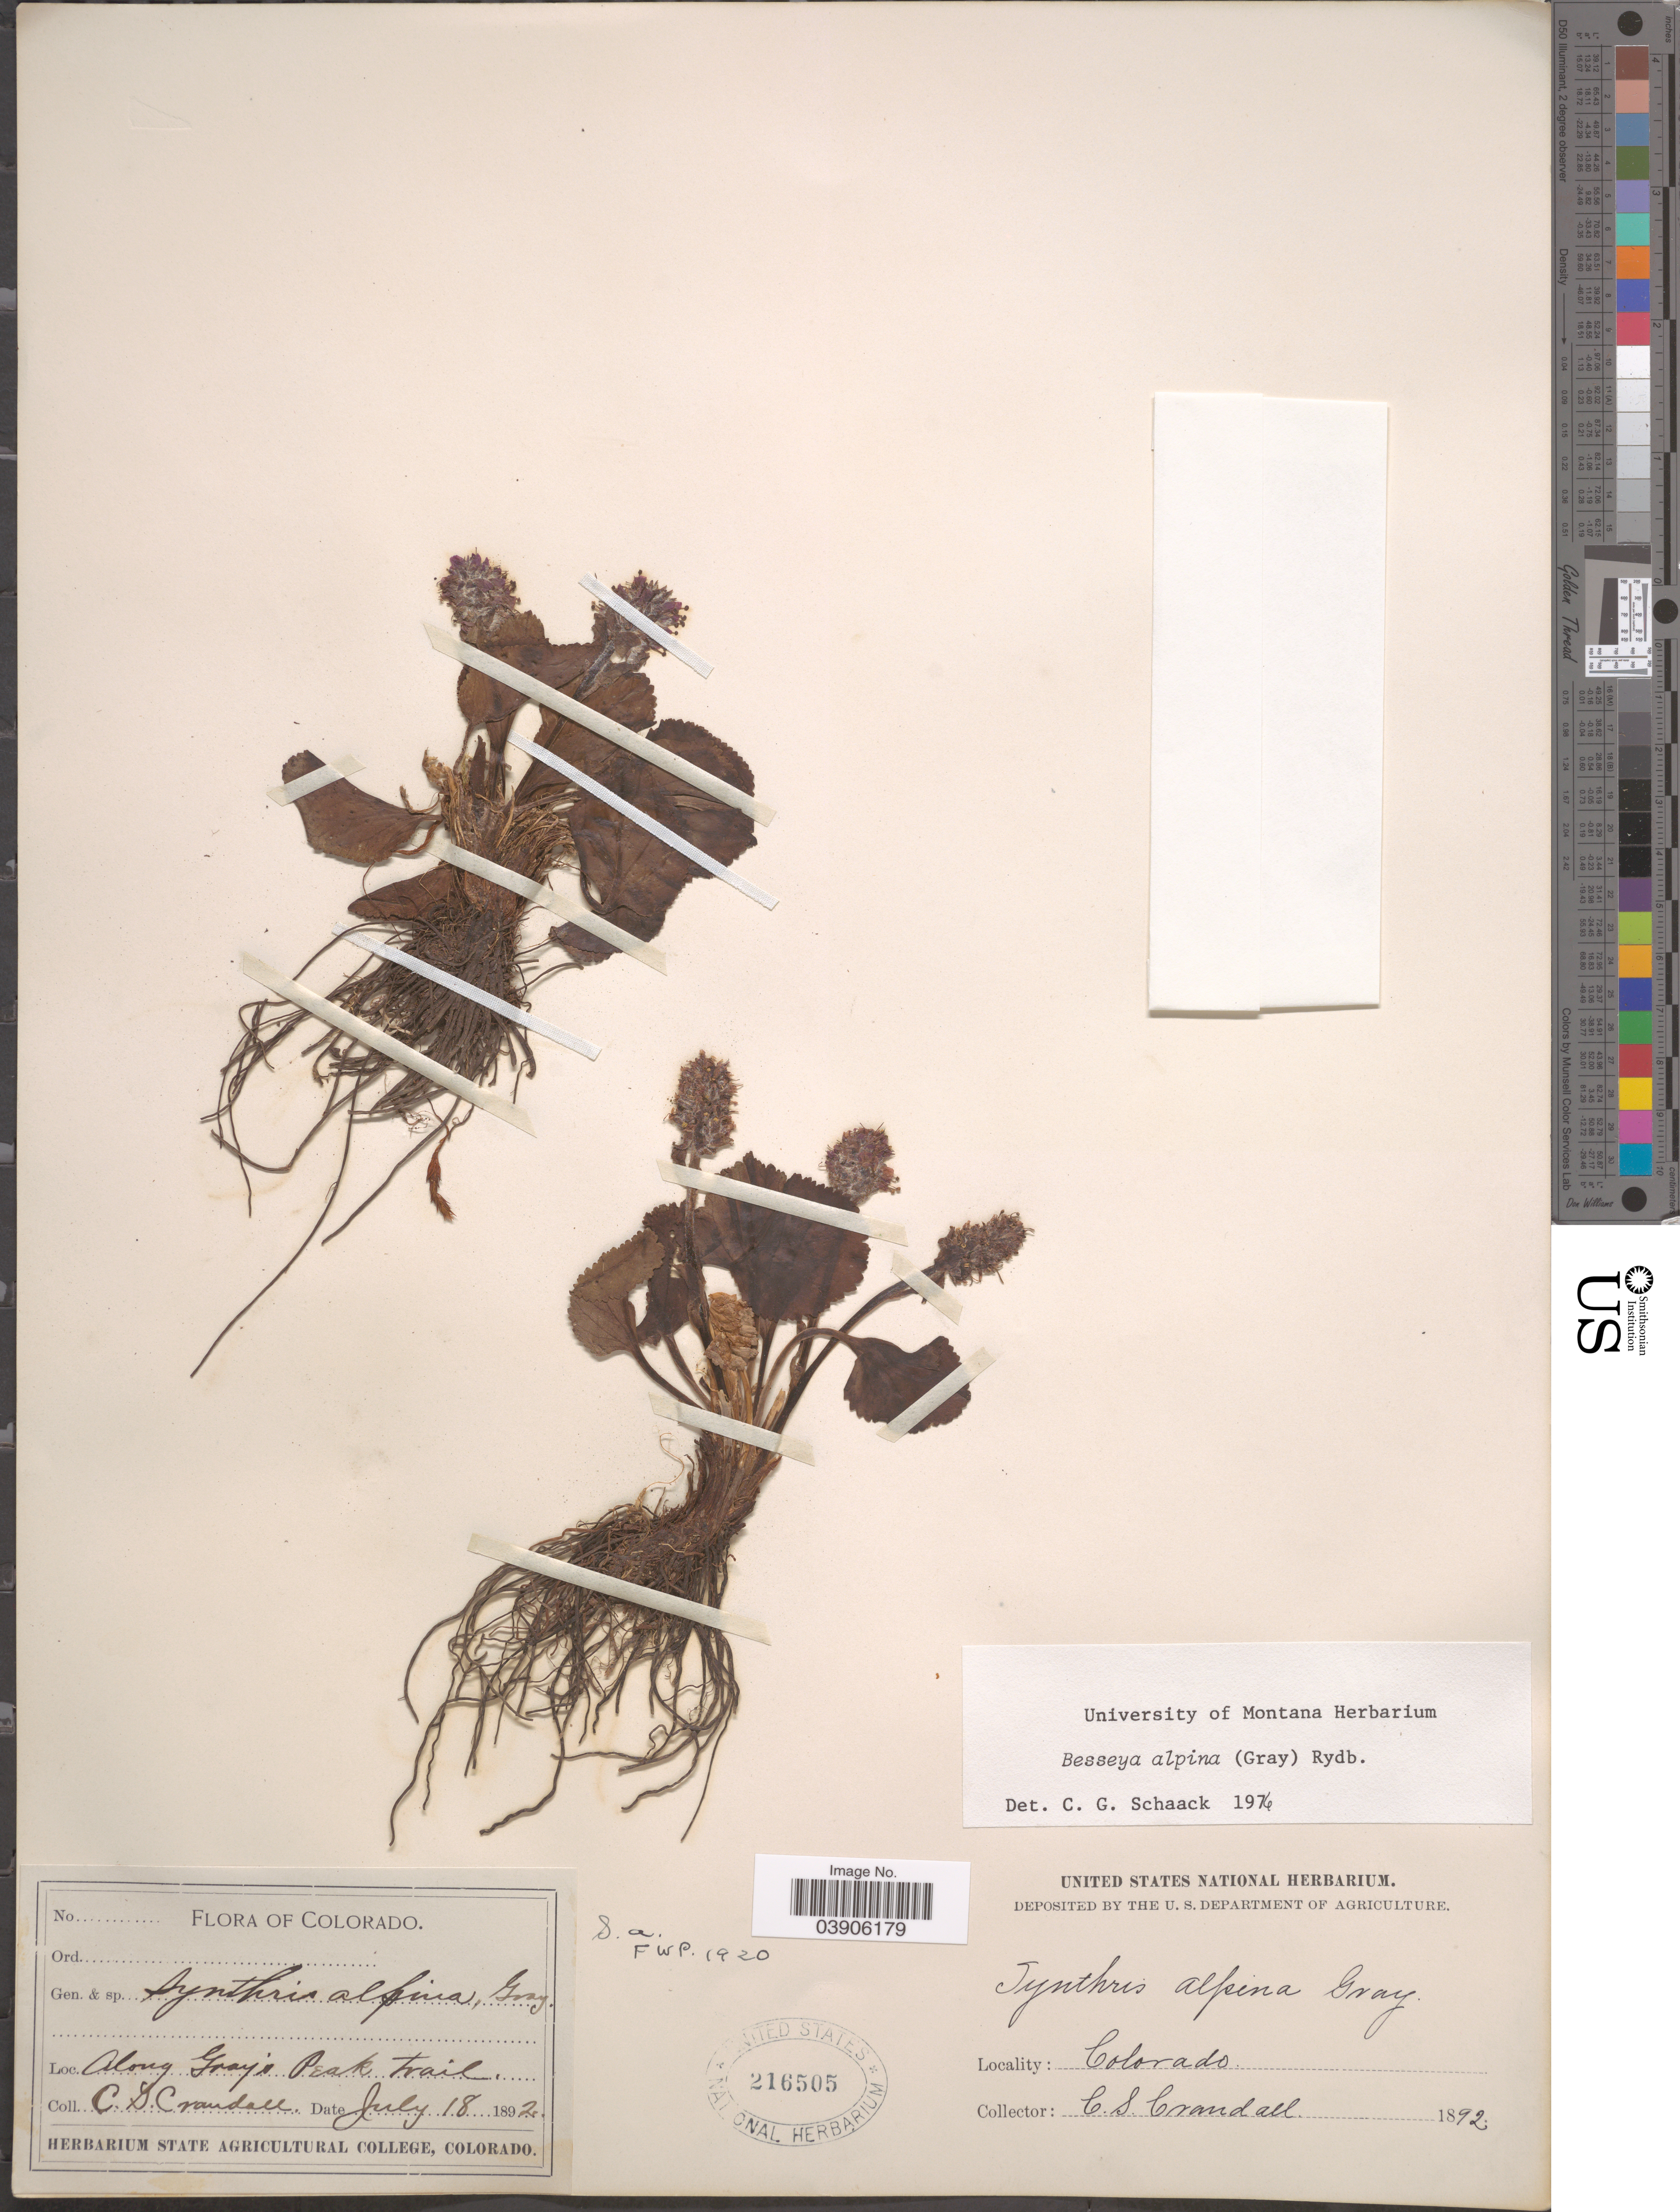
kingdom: Plantae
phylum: Tracheophyta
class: Magnoliopsida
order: Lamiales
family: Plantaginaceae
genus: Synthyris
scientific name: Synthyris alpina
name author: A. Gray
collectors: C. Crandall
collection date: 1892-07-18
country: United States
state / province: Colorado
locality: Along Gray's Peak trail.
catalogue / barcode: US 216505